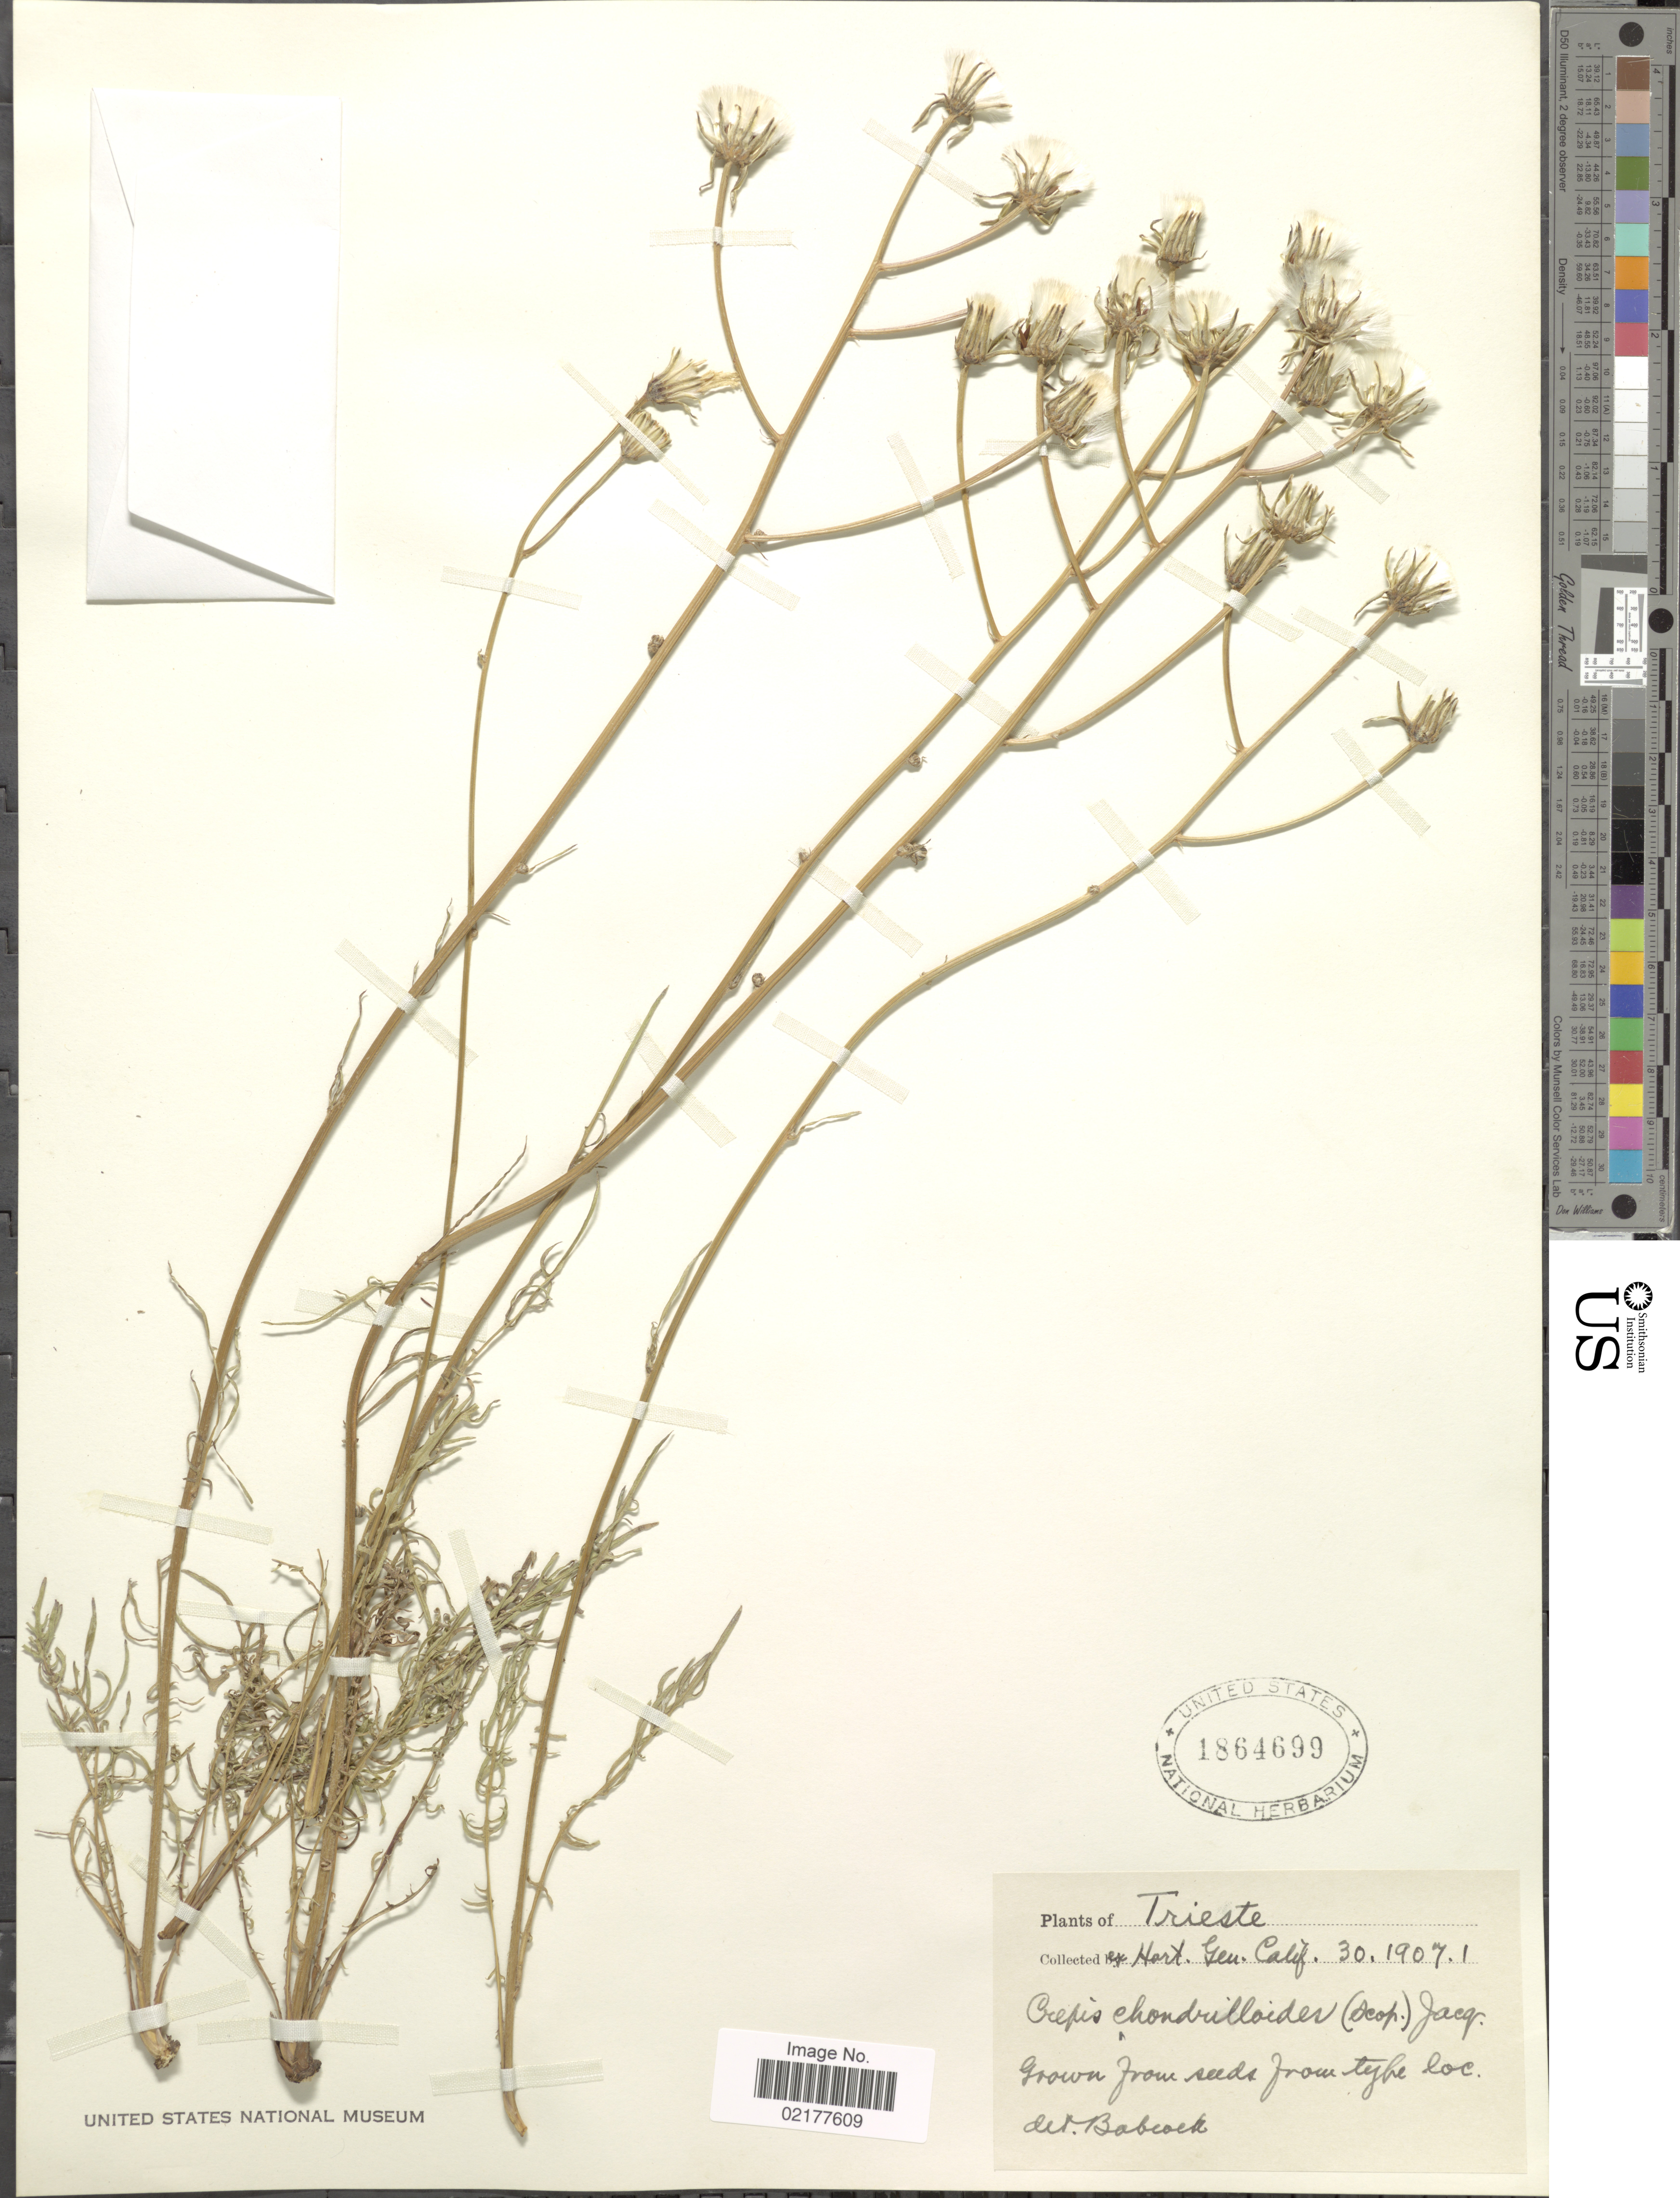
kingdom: Plantae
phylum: Tracheophyta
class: Magnoliopsida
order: Asterales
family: Asteraceae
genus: Crepis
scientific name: Crepis chondrilloides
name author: Jacq.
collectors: Hort. Gen. Calif.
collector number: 3019071?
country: Italy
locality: Trieste. Ex Hort. Gen. Calif. 30.1907.1 [unsure placement]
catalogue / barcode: US 1864699